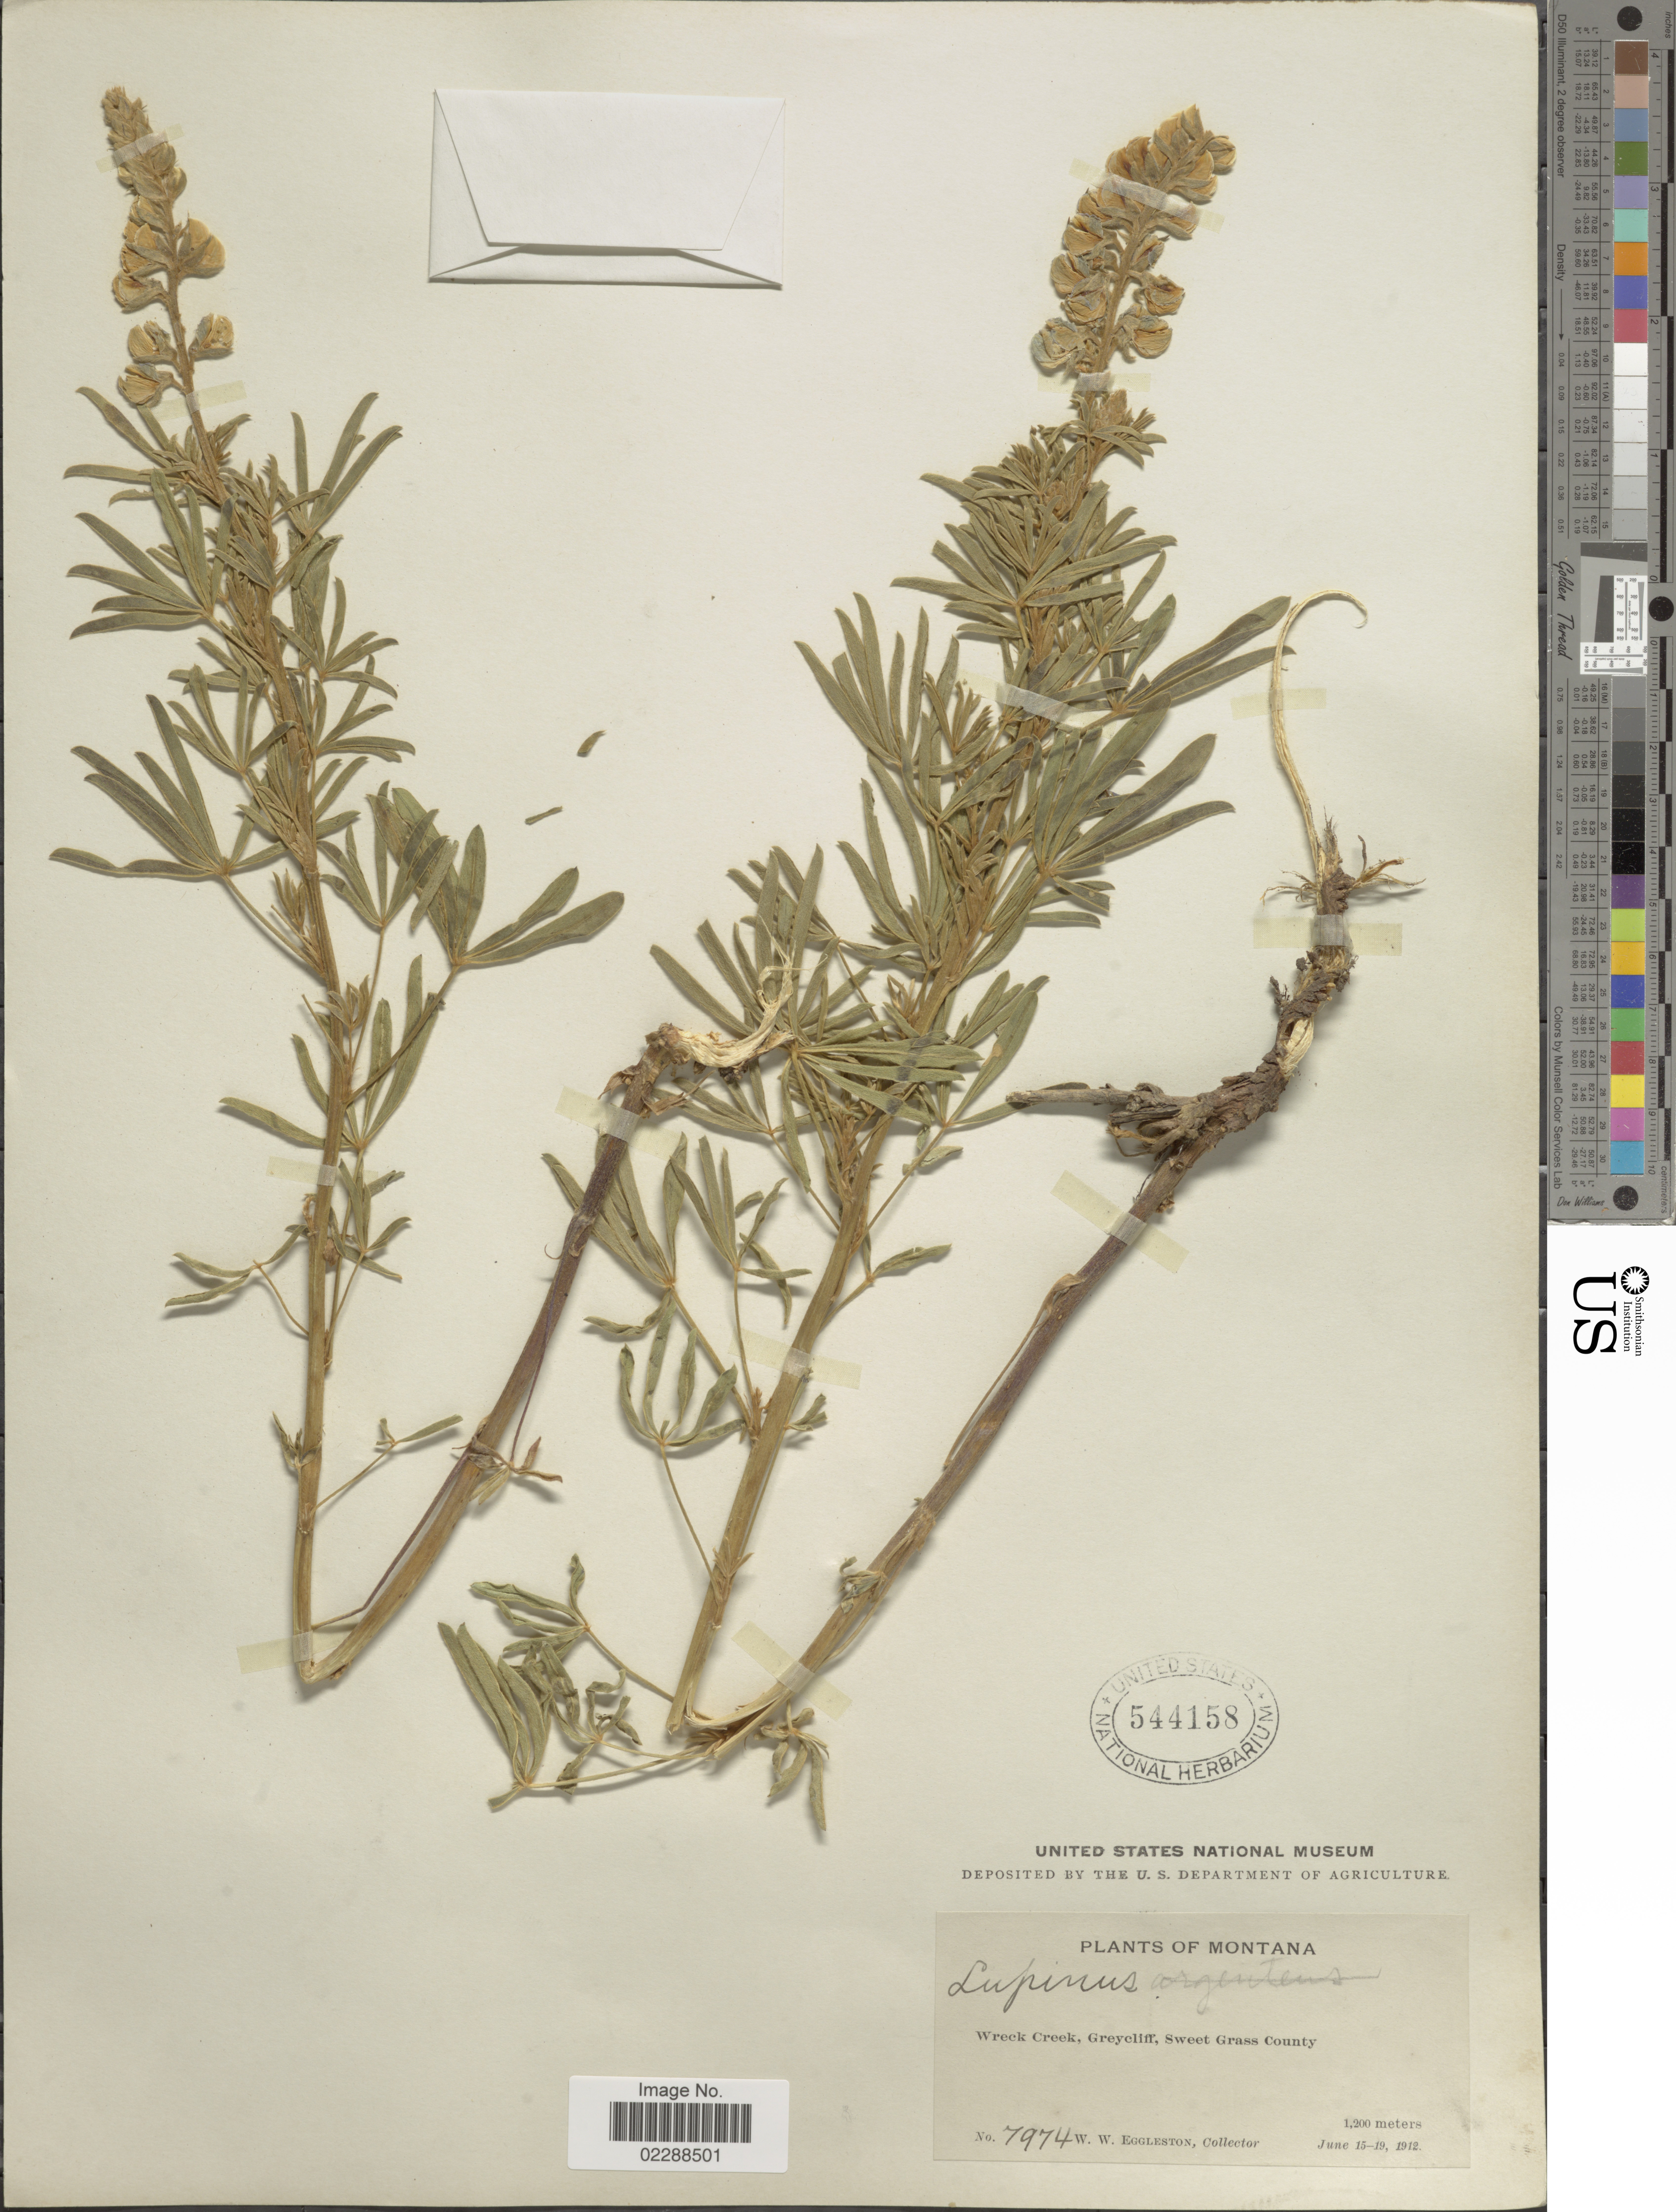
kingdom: Plantae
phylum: Tracheophyta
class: Magnoliopsida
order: Fabales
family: Fabaceae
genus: Lupinus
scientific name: Lupinus sp.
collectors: W. W. Eggleston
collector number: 7974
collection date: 1912-06-15/1912-06-19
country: United States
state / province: Montana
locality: Wreck Creek, Greycliff, Sweet Grass County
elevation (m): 1200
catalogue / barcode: US 544158